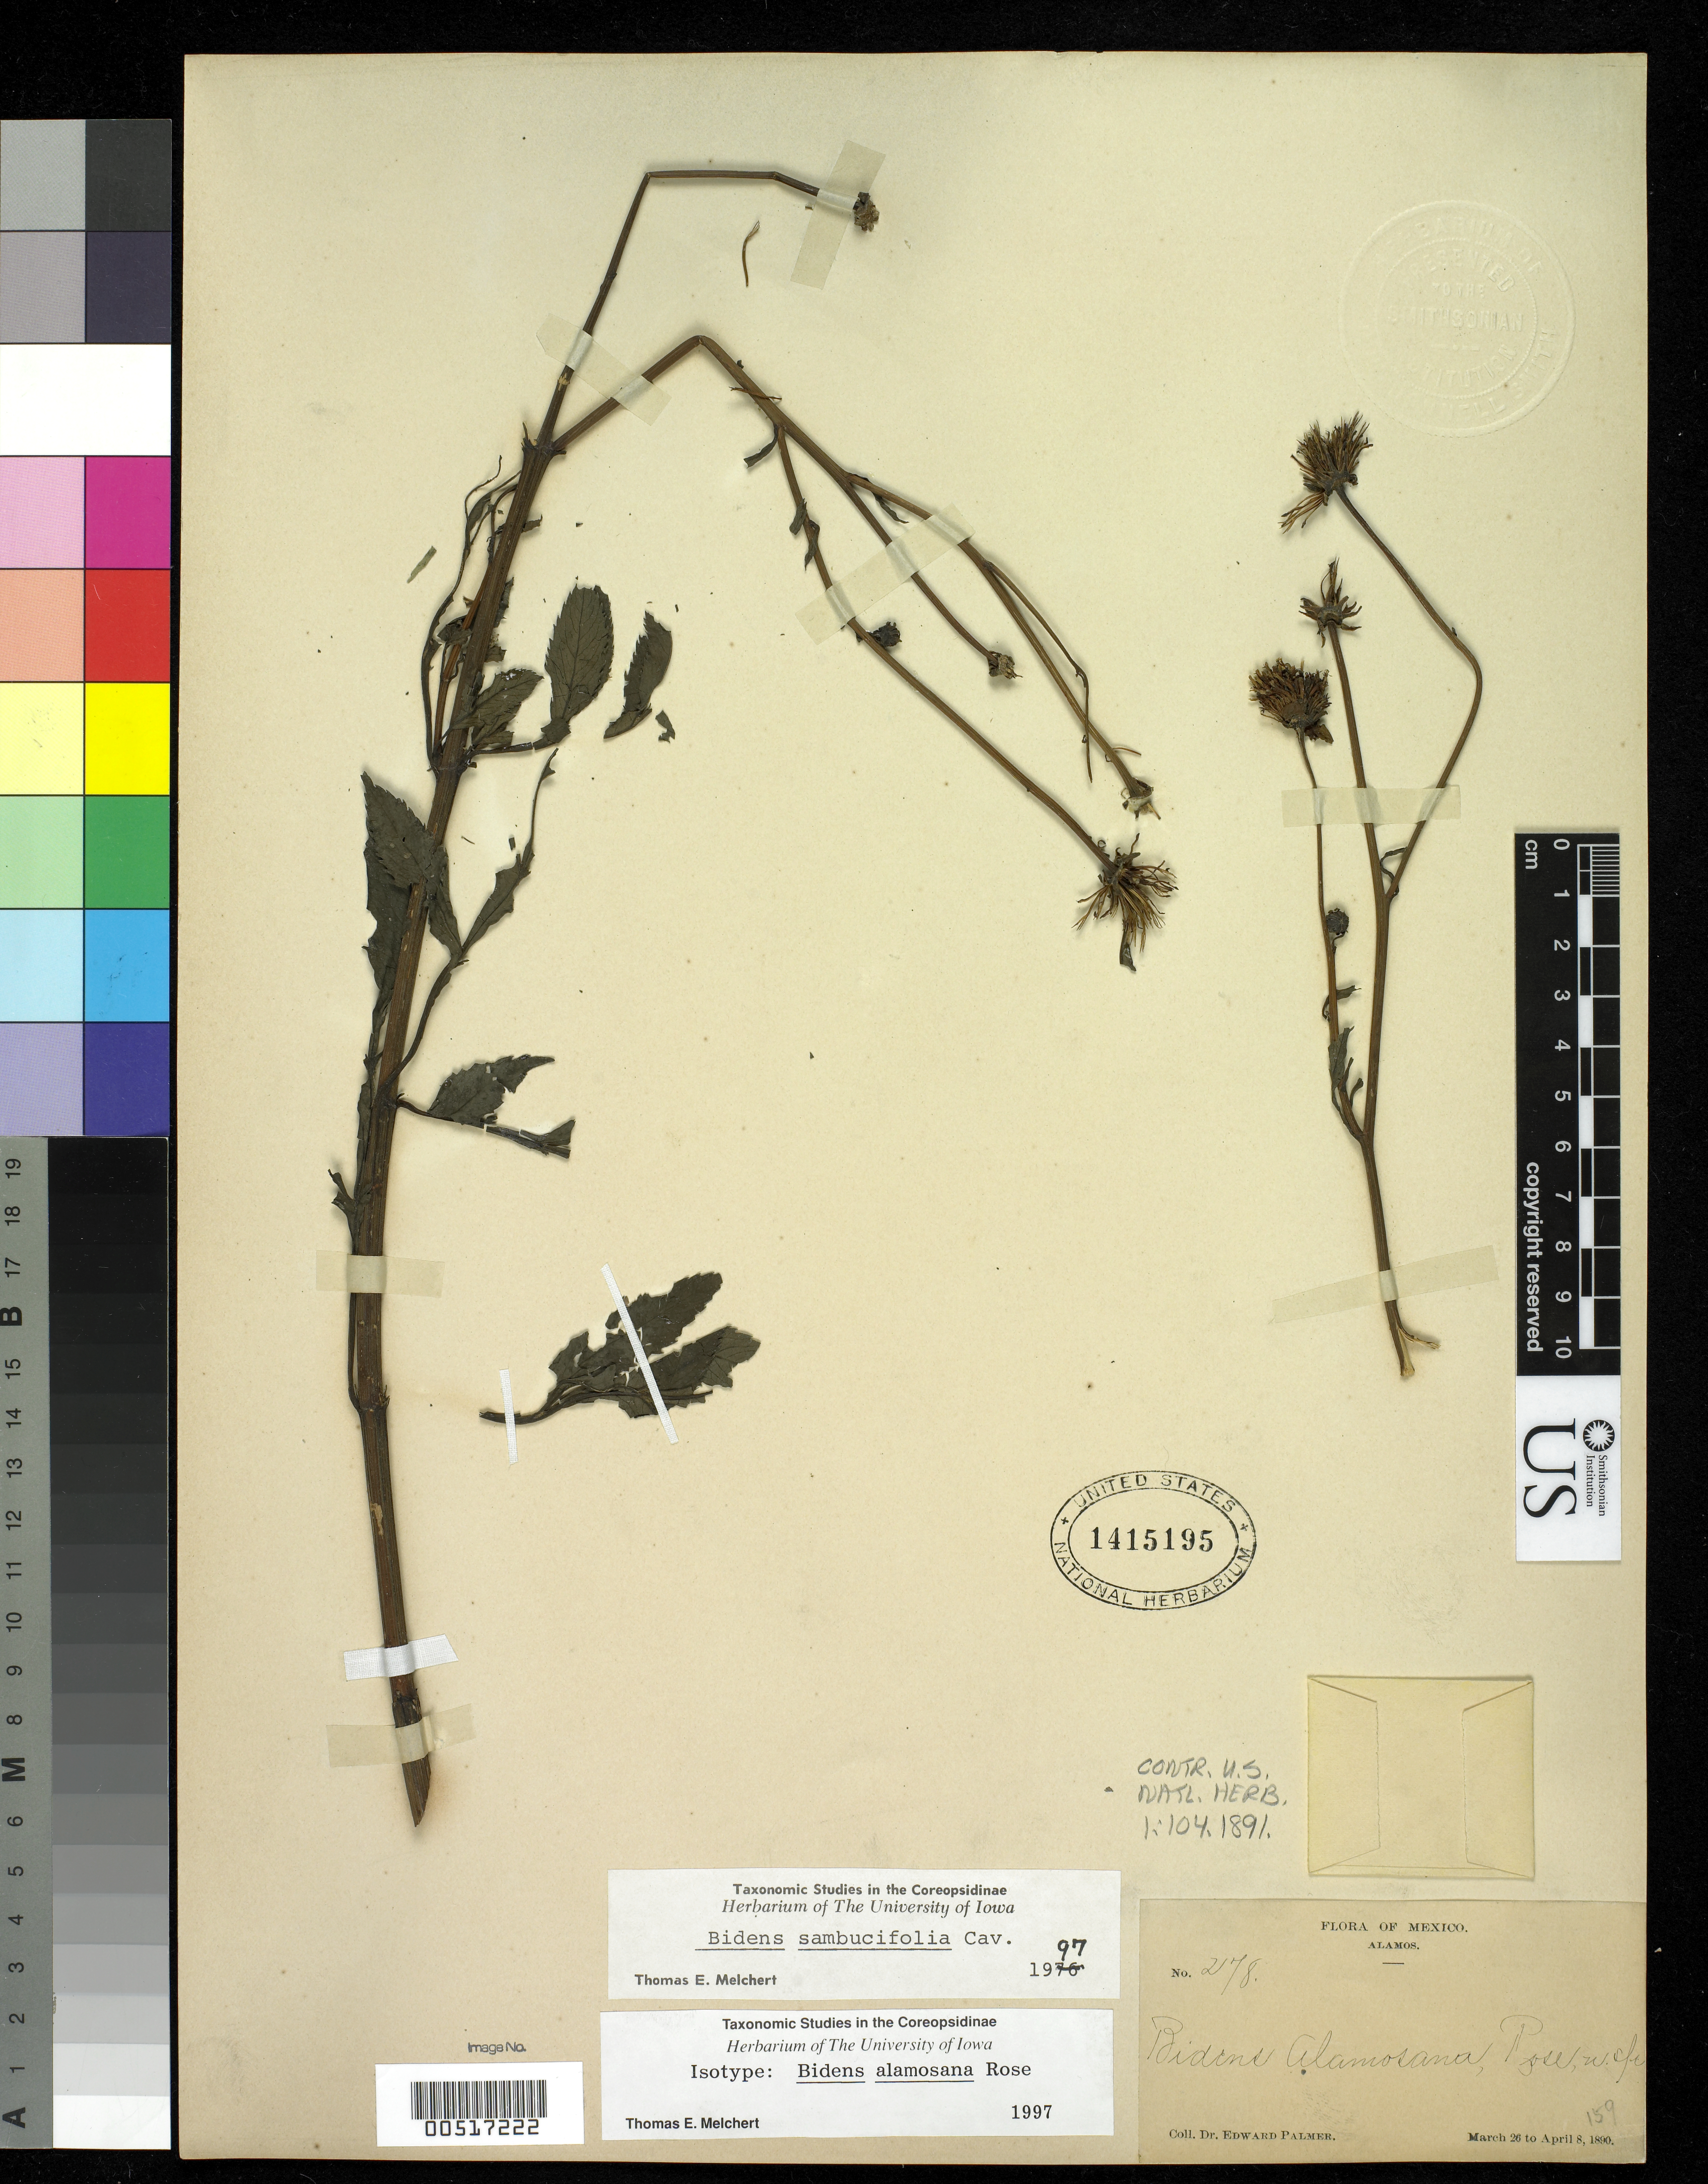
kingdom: Plantae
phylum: Tracheophyta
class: Magnoliopsida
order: Asterales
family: Asteraceae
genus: Bidens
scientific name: Bidens alamosana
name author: Rose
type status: Isosyntype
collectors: E. Palmer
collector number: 278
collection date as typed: March 26 to April 8, 1890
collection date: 1890-03-26/1890-04-08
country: Mexico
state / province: Sonora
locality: Alamos.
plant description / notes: Specimen annotated by Melchert (1997) as "isotype".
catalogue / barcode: US 1415195